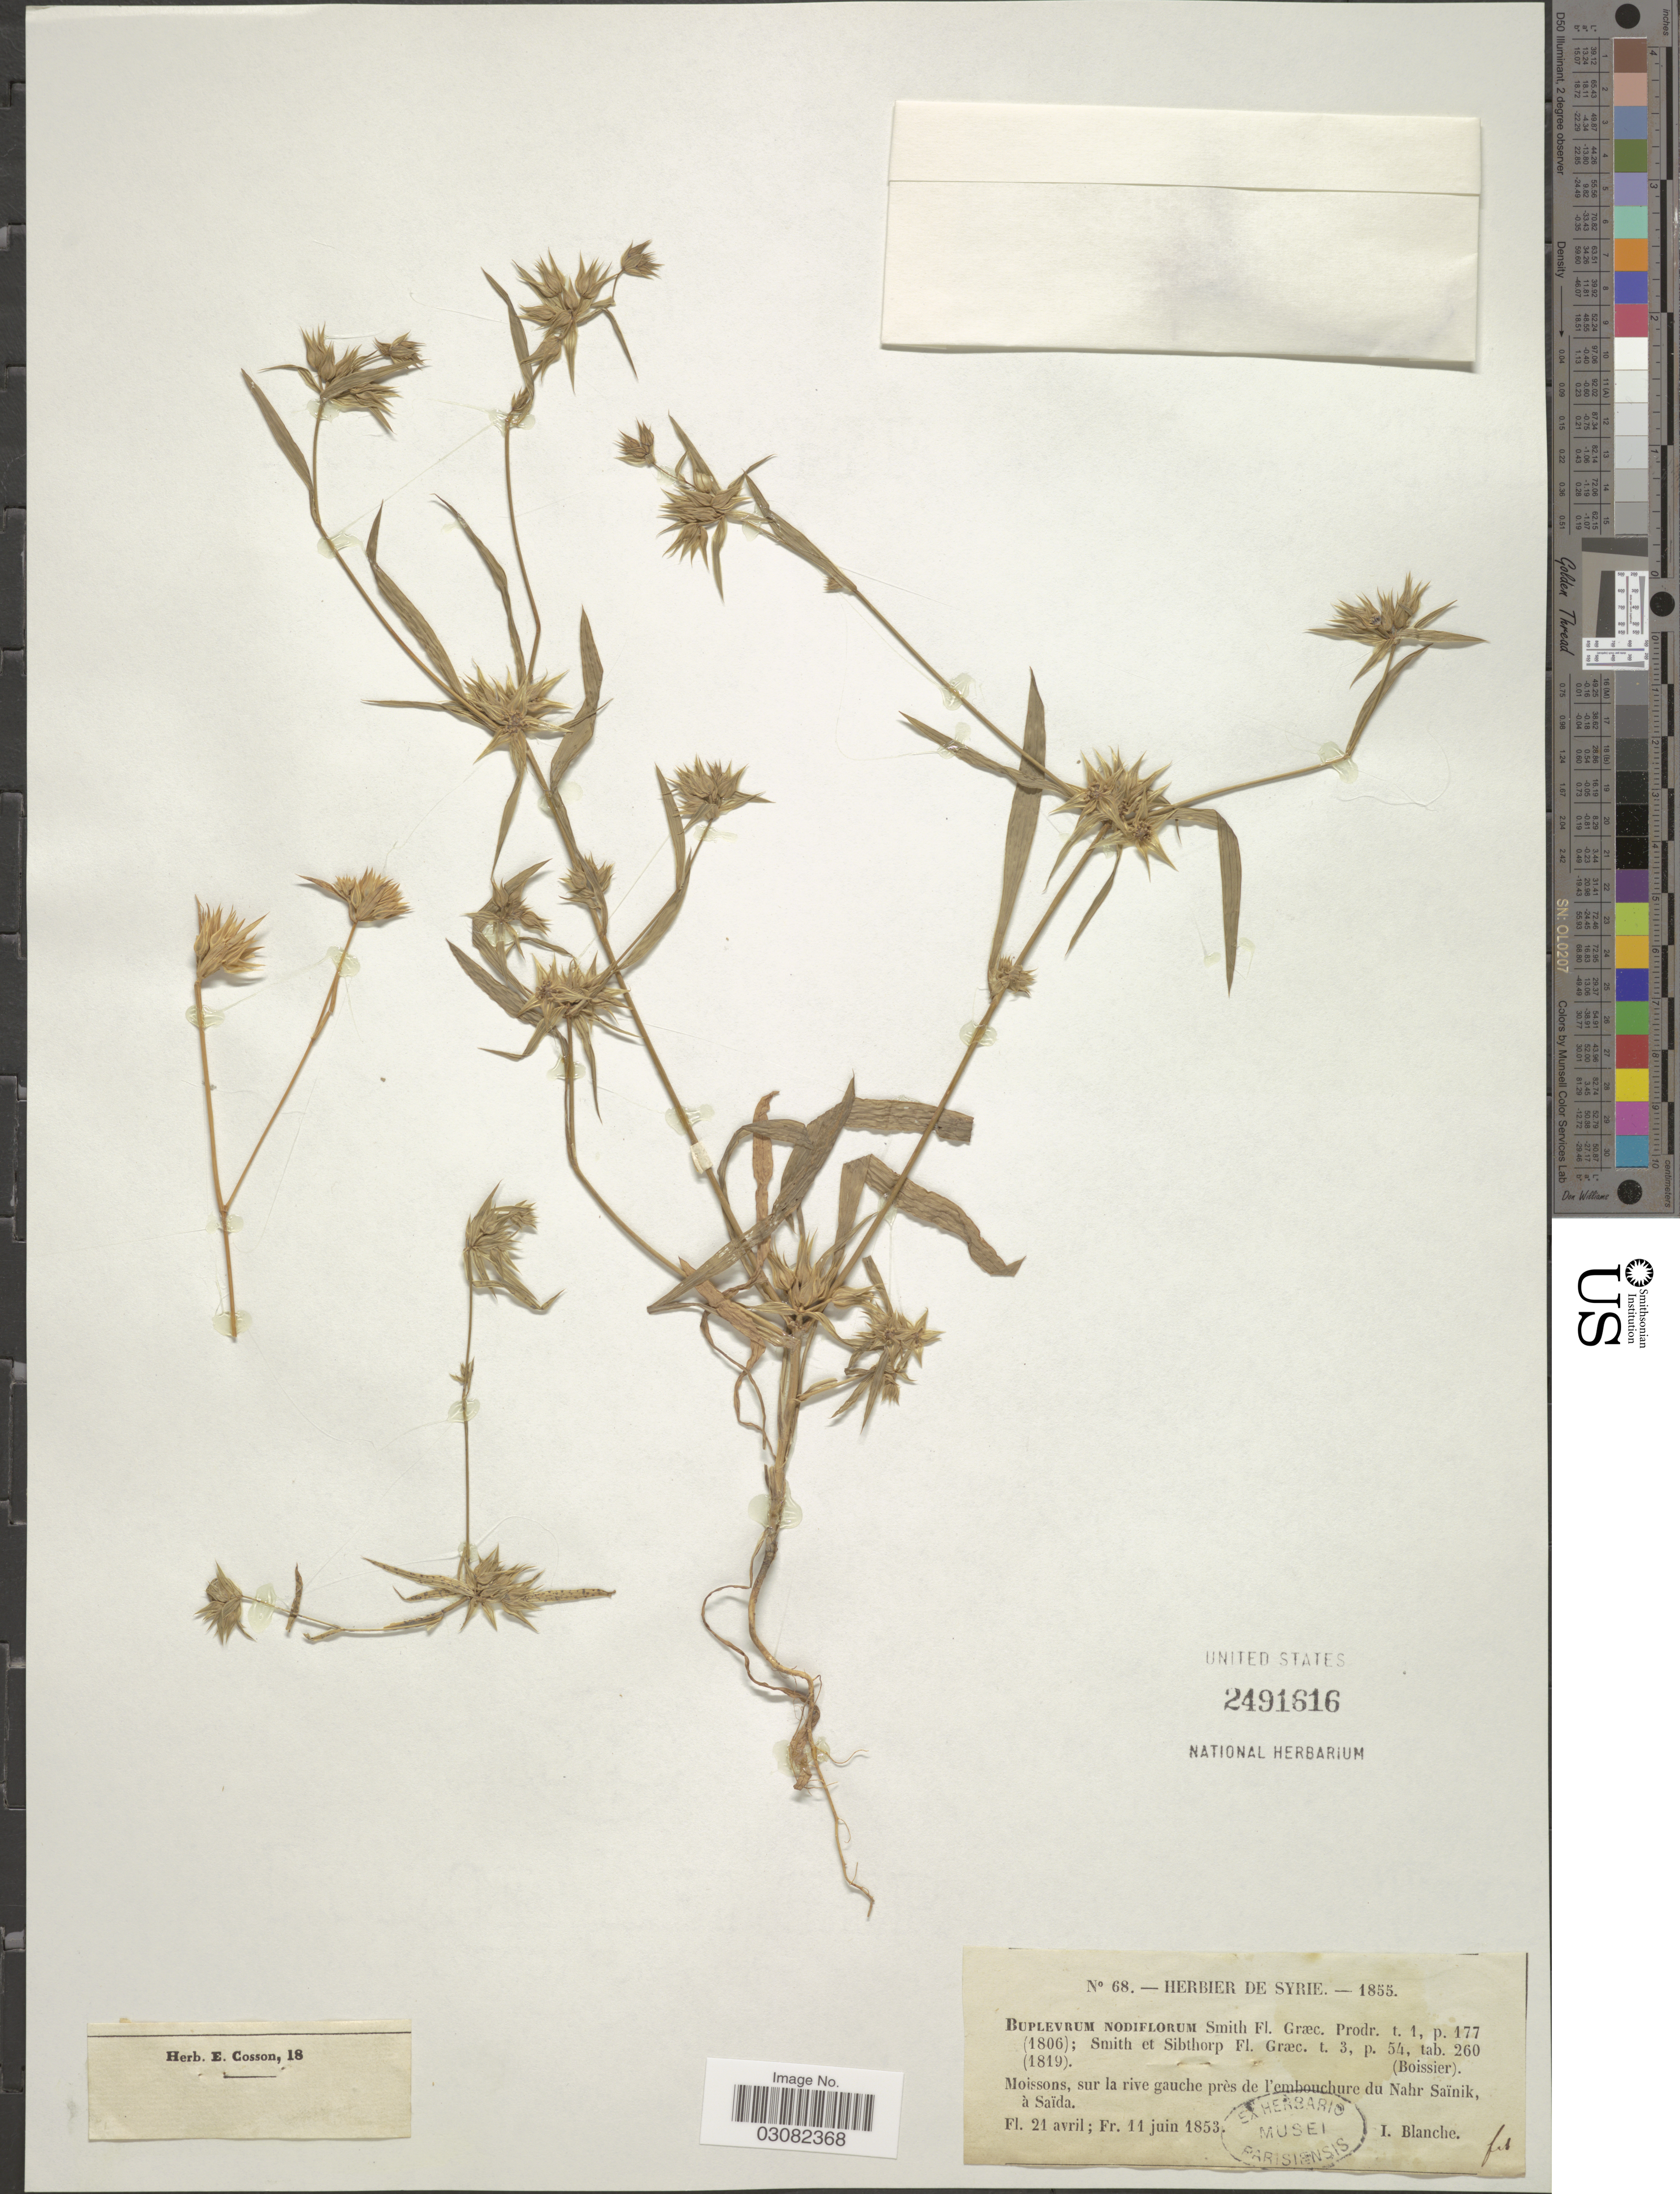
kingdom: Plantae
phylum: Tracheophyta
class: Magnoliopsida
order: Apiales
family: Apiaceae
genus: Bupleurum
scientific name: Bupleurum nodiflorum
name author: Sibth. & Sm.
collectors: I. Blanche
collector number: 68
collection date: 1853-04-21/1853-06-11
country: Syria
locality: Moissons, sur la rive gauche près de l'embouchure du Nahr Saïnik, à Saïda.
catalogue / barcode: US 2491616